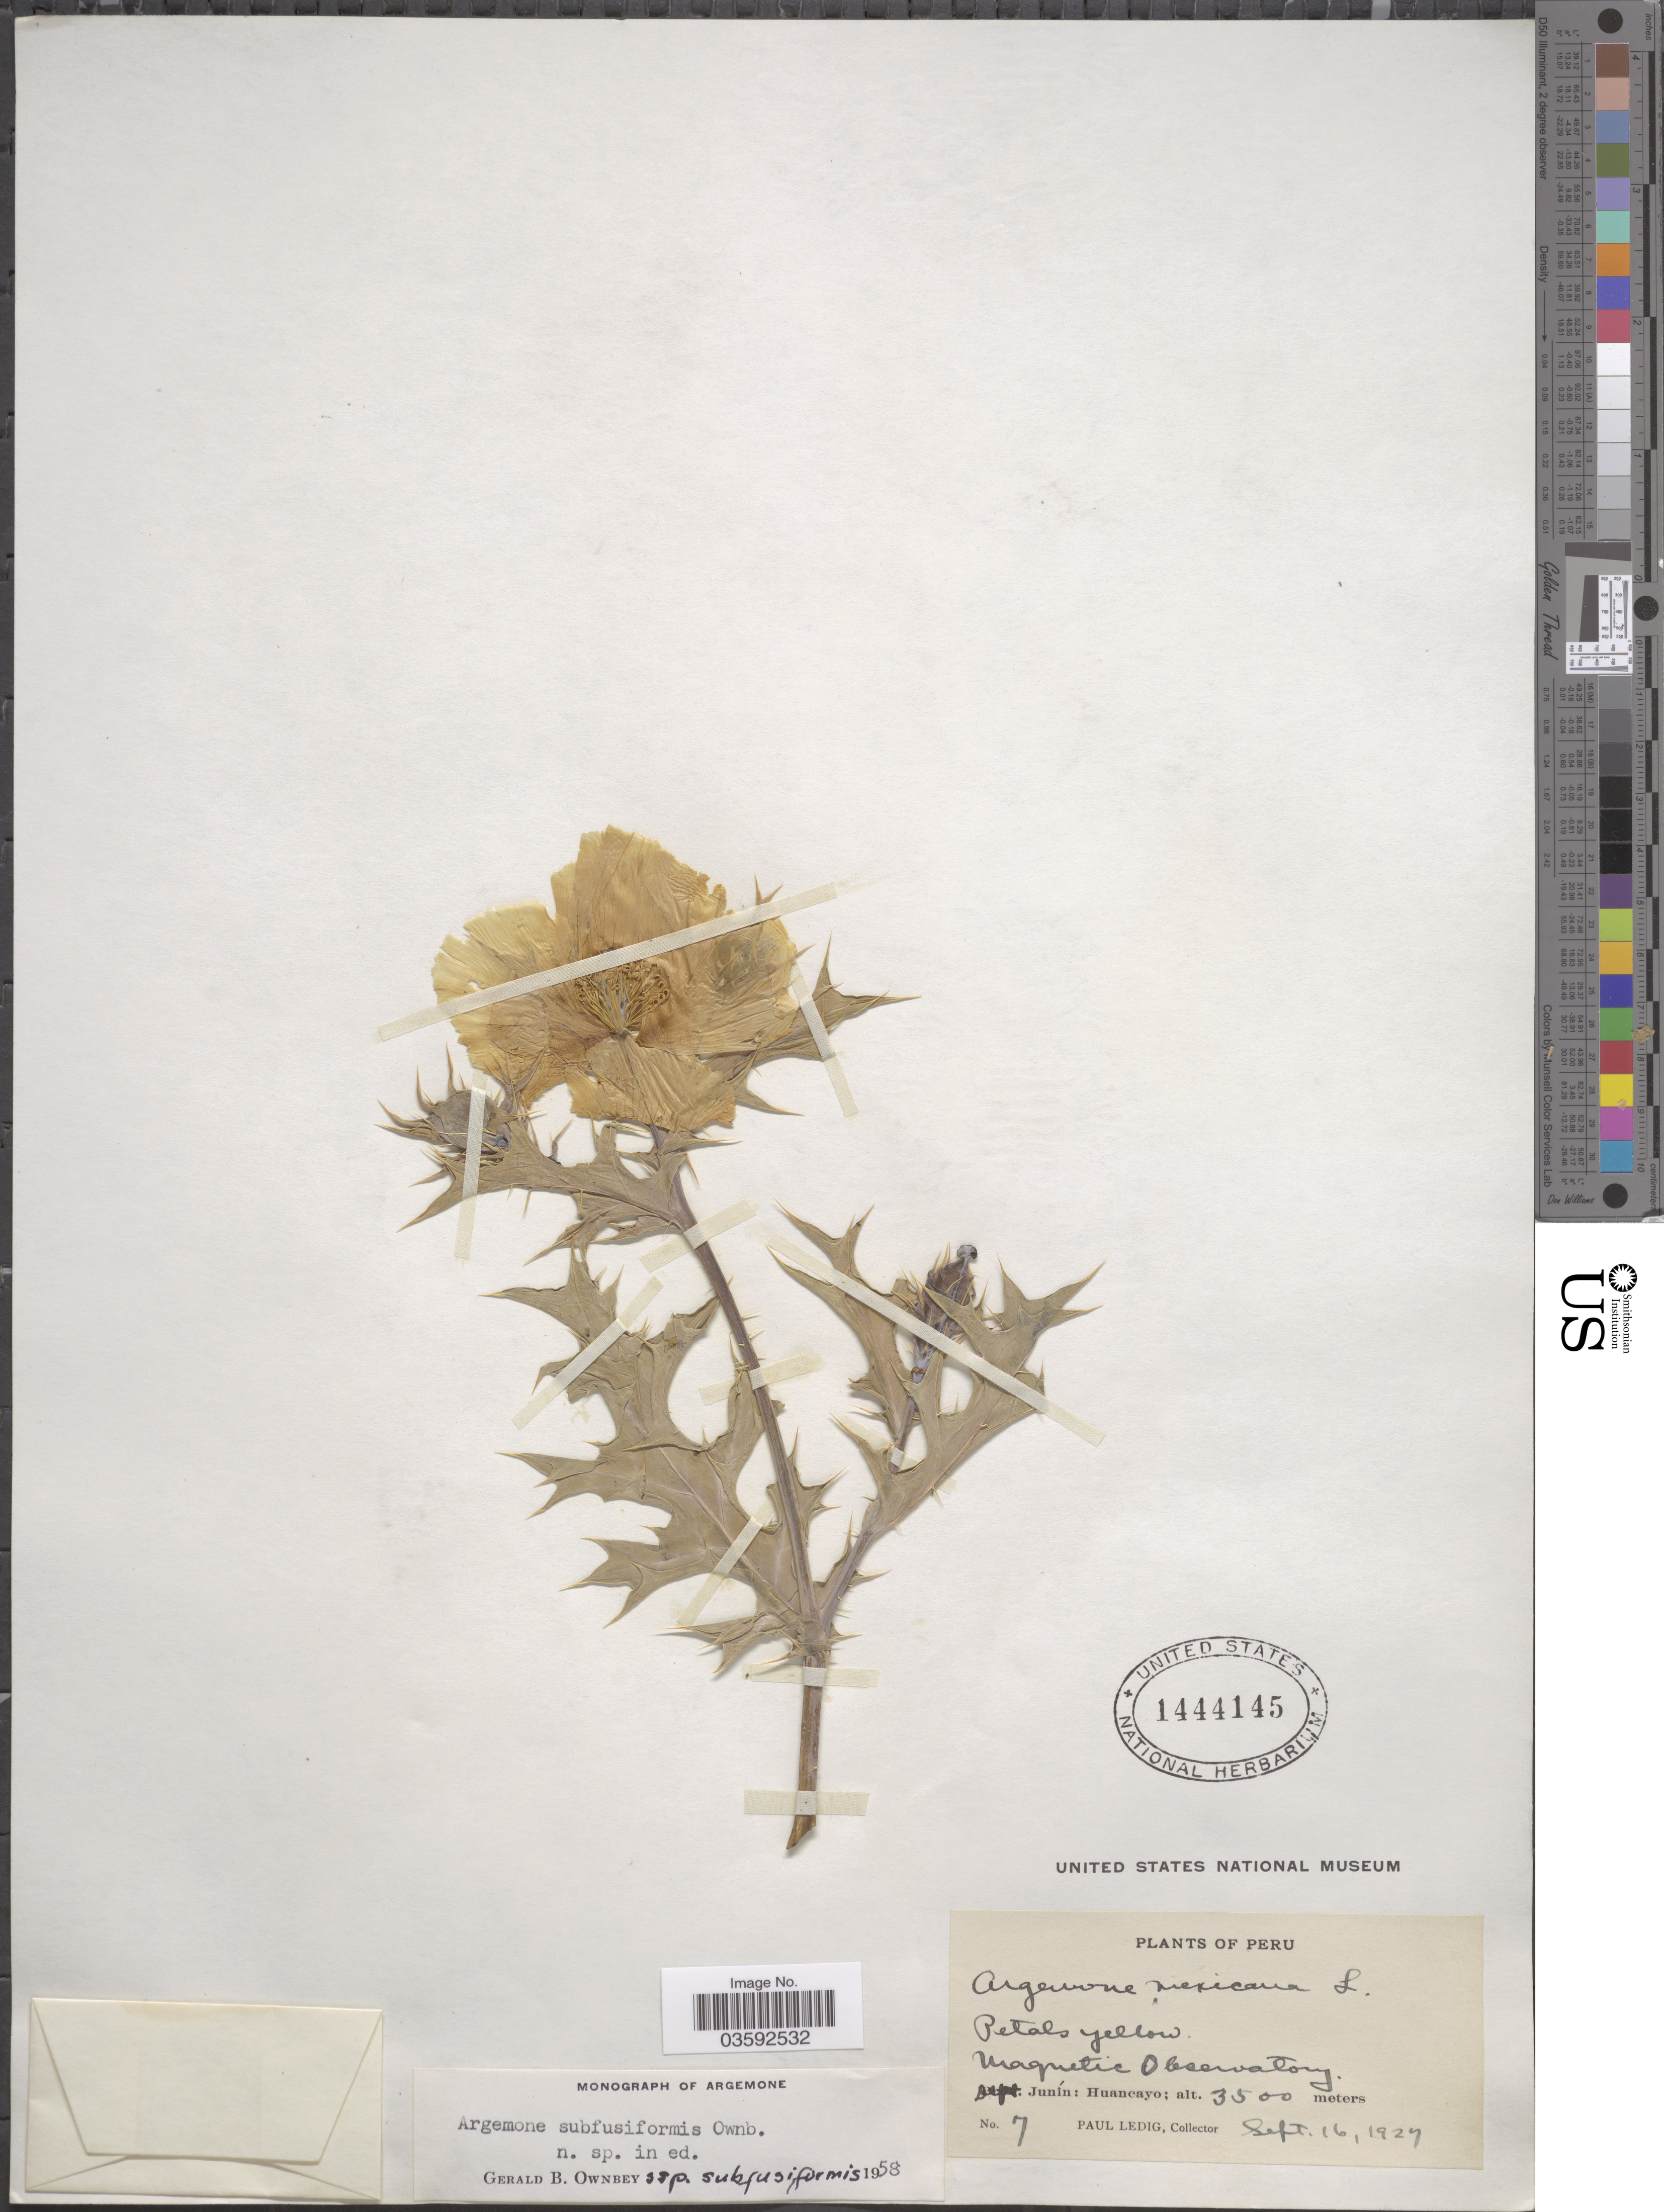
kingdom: Plantae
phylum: Tracheophyta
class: Magnoliopsida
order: Ranunculales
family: Papaveraceae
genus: Argemone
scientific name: Argemone subfusiformis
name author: G.B. Ownbey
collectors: P. Ledig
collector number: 7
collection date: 1927-09-16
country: Peru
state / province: Junín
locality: Magnetic Observatory. Dept. Junín: Huancayo.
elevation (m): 3500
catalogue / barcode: US 1444145